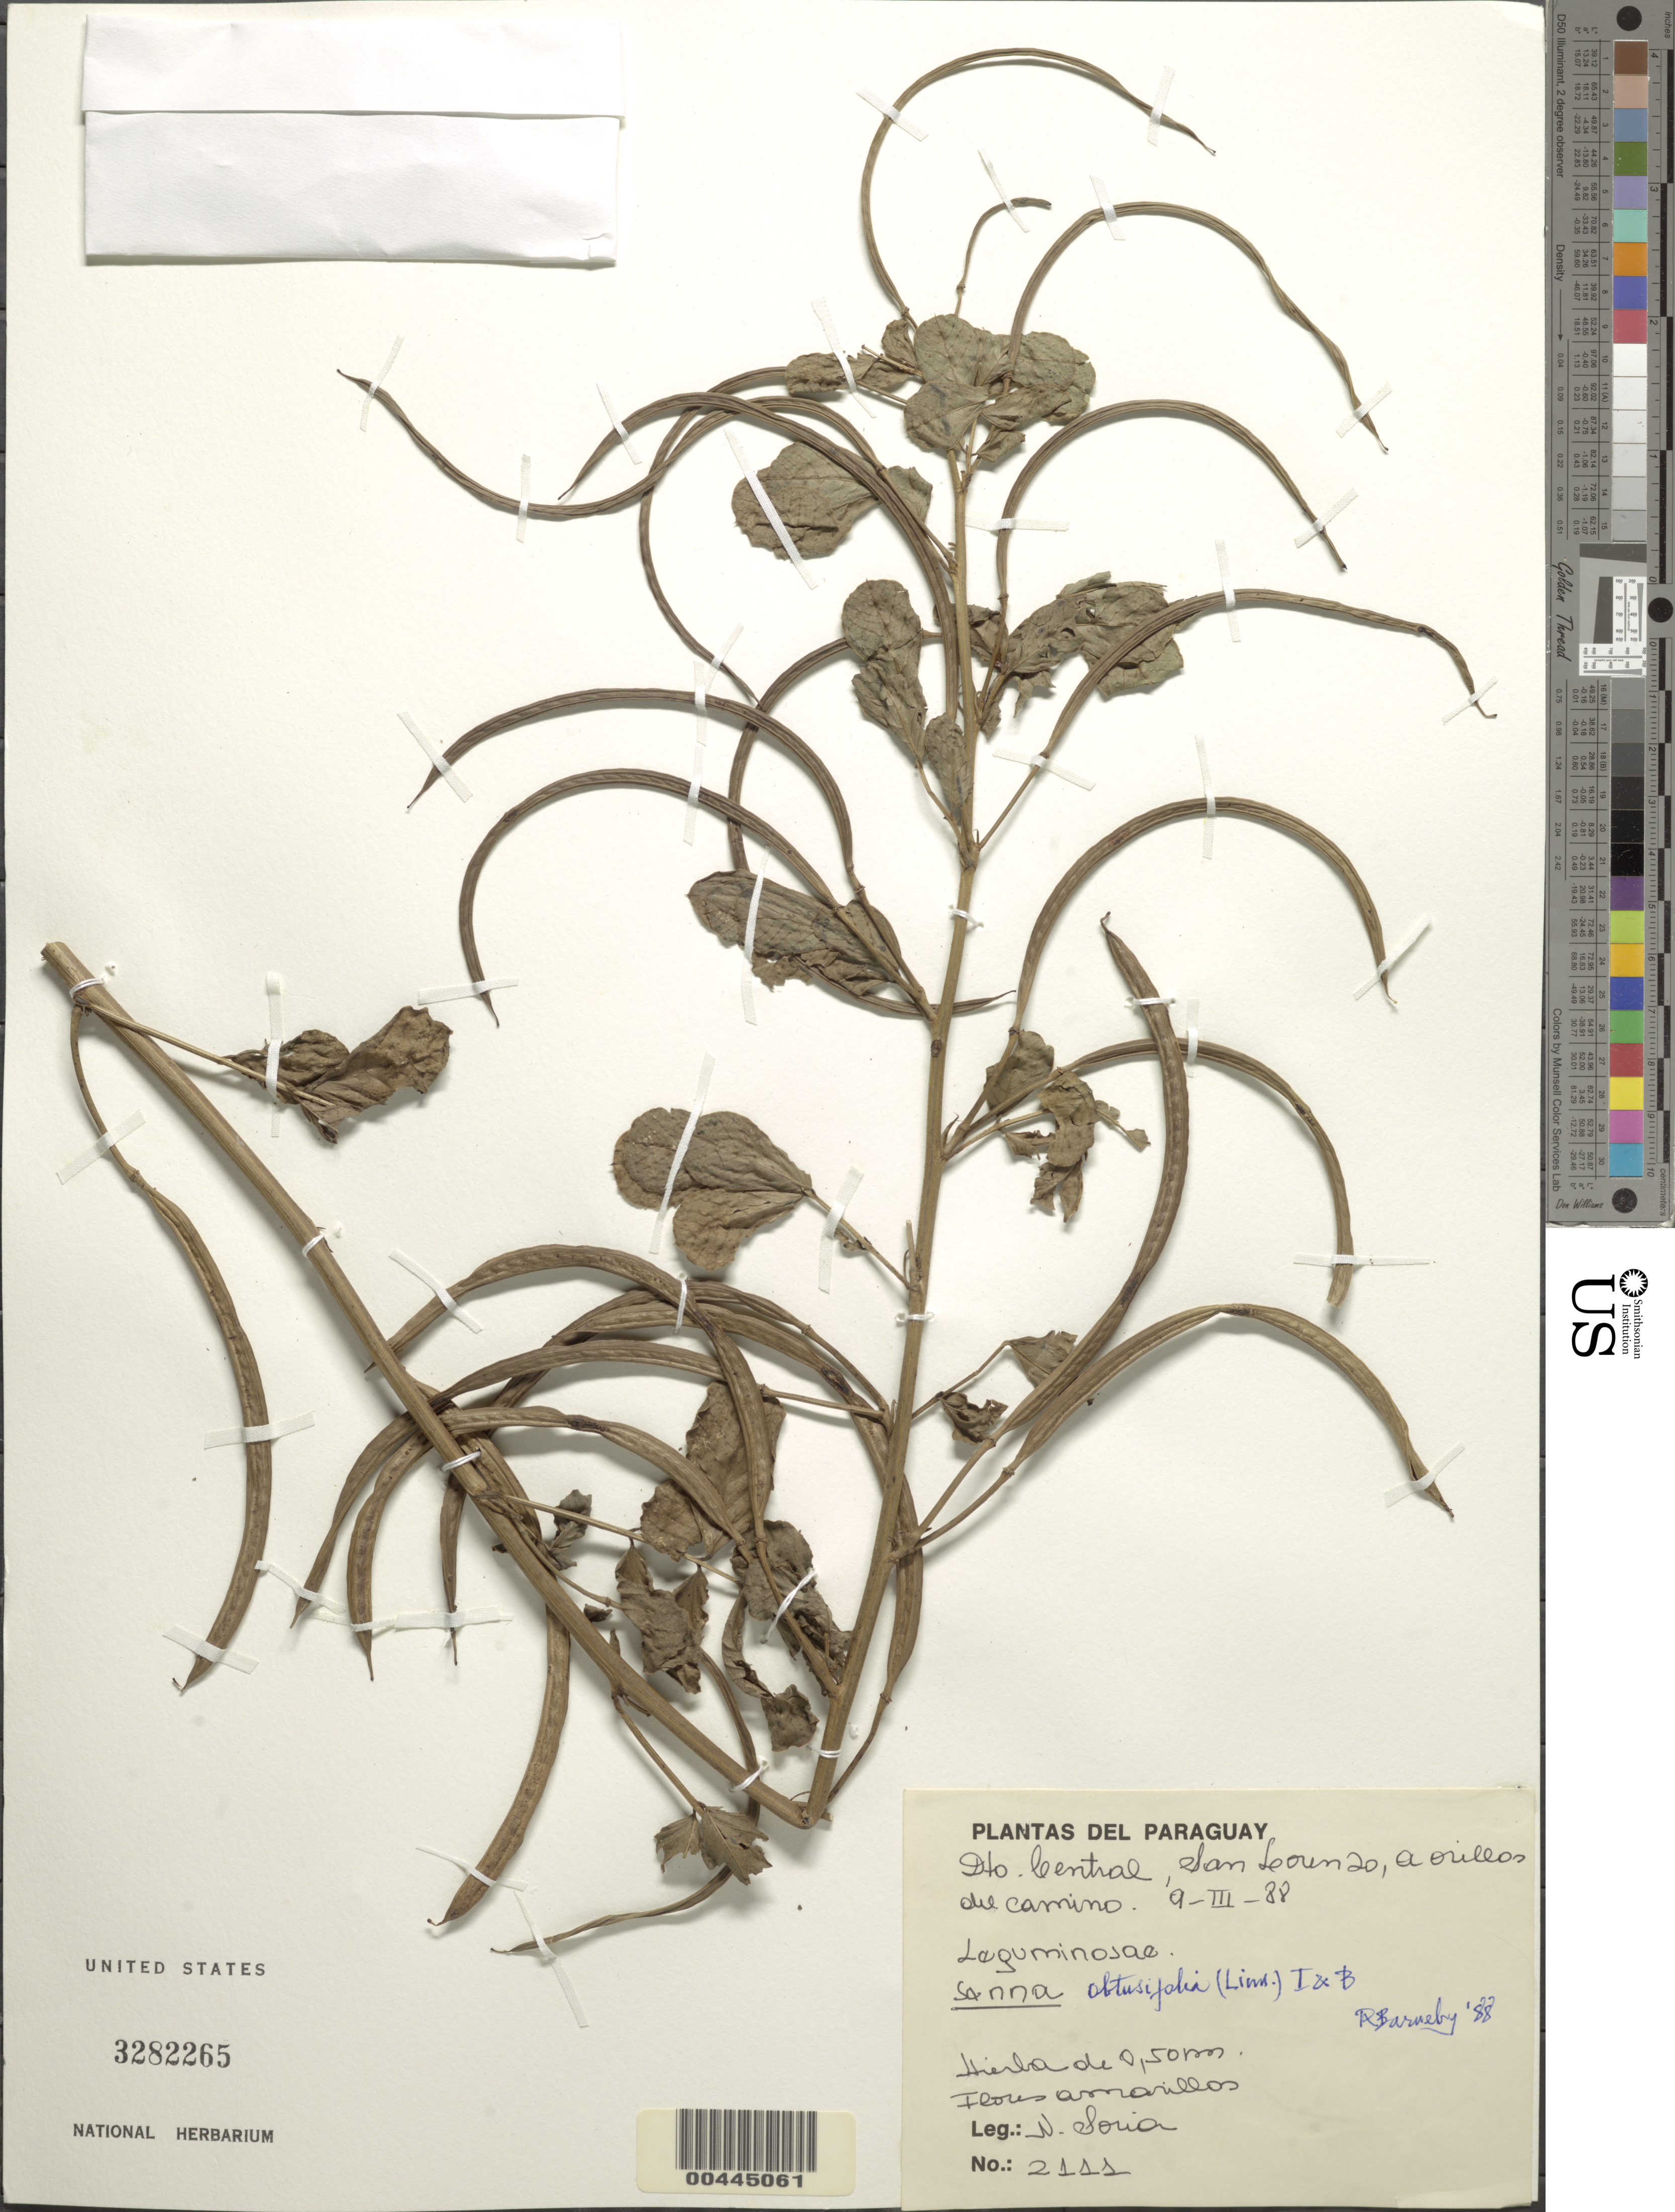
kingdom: Plantae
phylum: Tracheophyta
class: Magnoliopsida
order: Fabales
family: Fabaceae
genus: Senna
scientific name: Senna obtusifolia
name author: (L.) H.S. Irwin & Barneby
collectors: W. Soria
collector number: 2111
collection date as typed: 09 Mar 1988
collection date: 1988-03-09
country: Paraguay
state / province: Central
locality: San leoren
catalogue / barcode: US 3282265